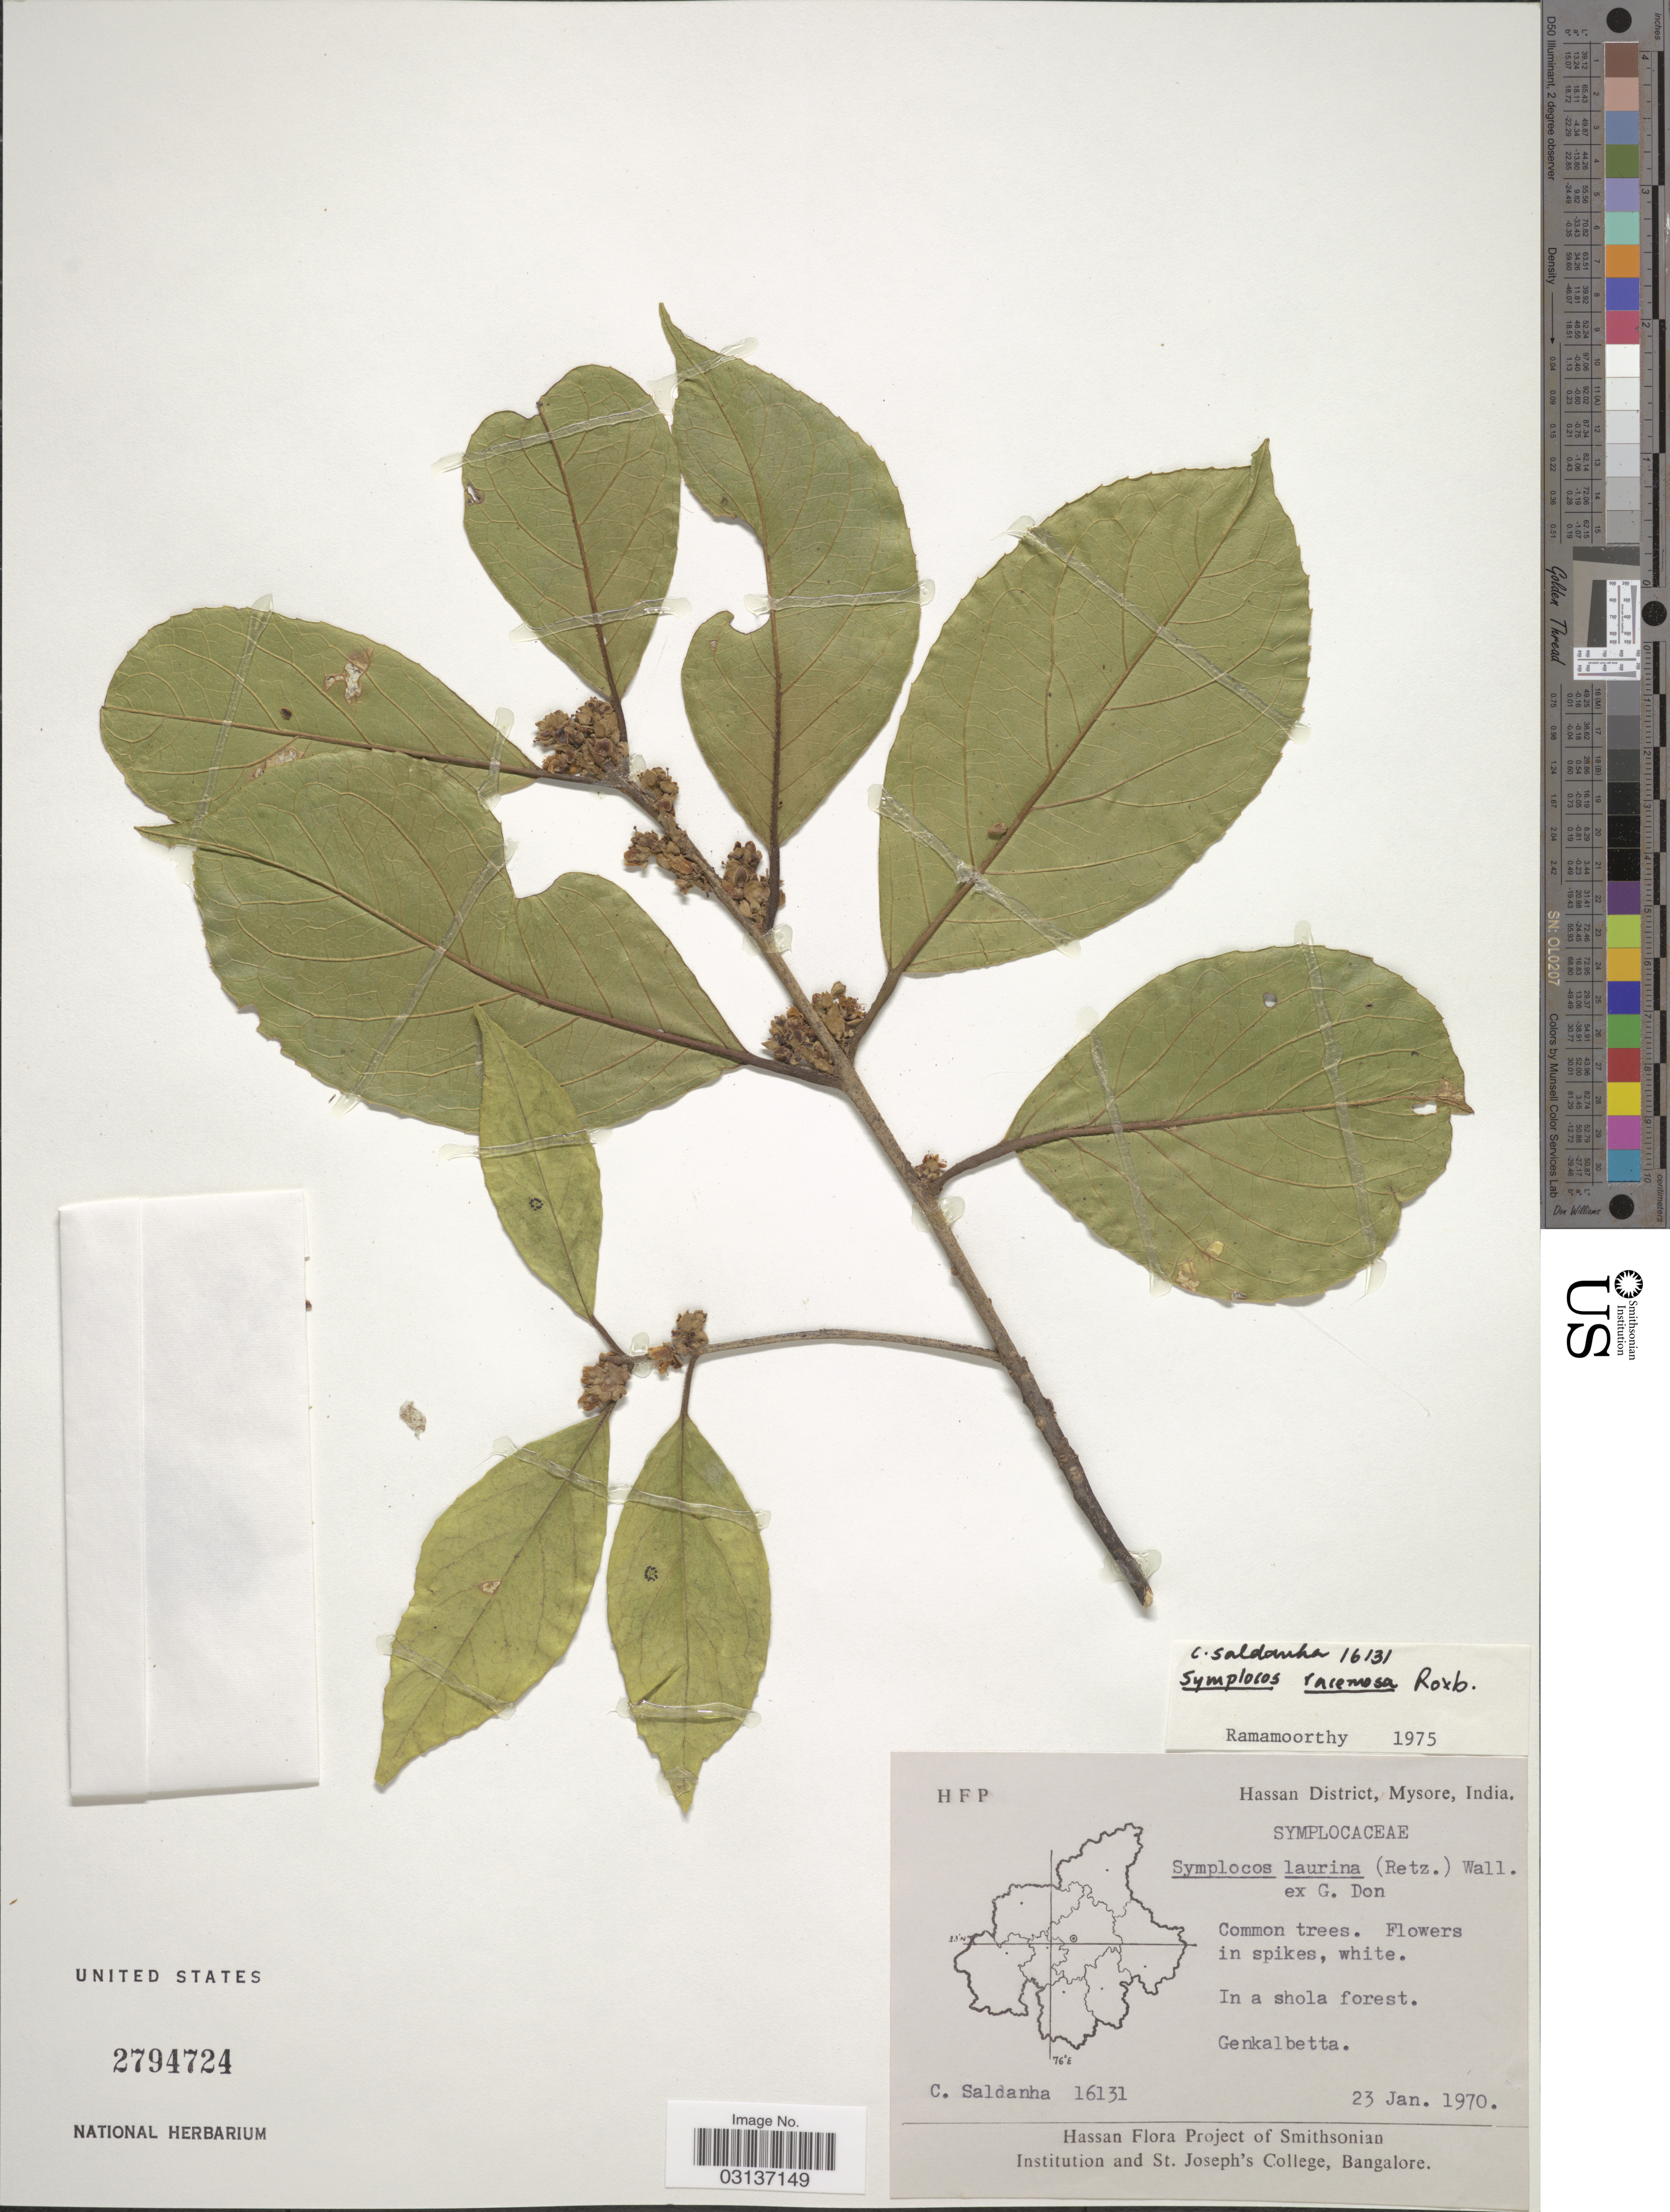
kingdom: Plantae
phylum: Tracheophyta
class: Magnoliopsida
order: Ericales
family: Symplocaceae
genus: Symplocos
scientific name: Symplocos racemosa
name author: Roxb.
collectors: C. Saldanha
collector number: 16131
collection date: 1970-01-23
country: India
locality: Hassan District, Mysore. Genkalbetta.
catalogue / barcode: US 2794724